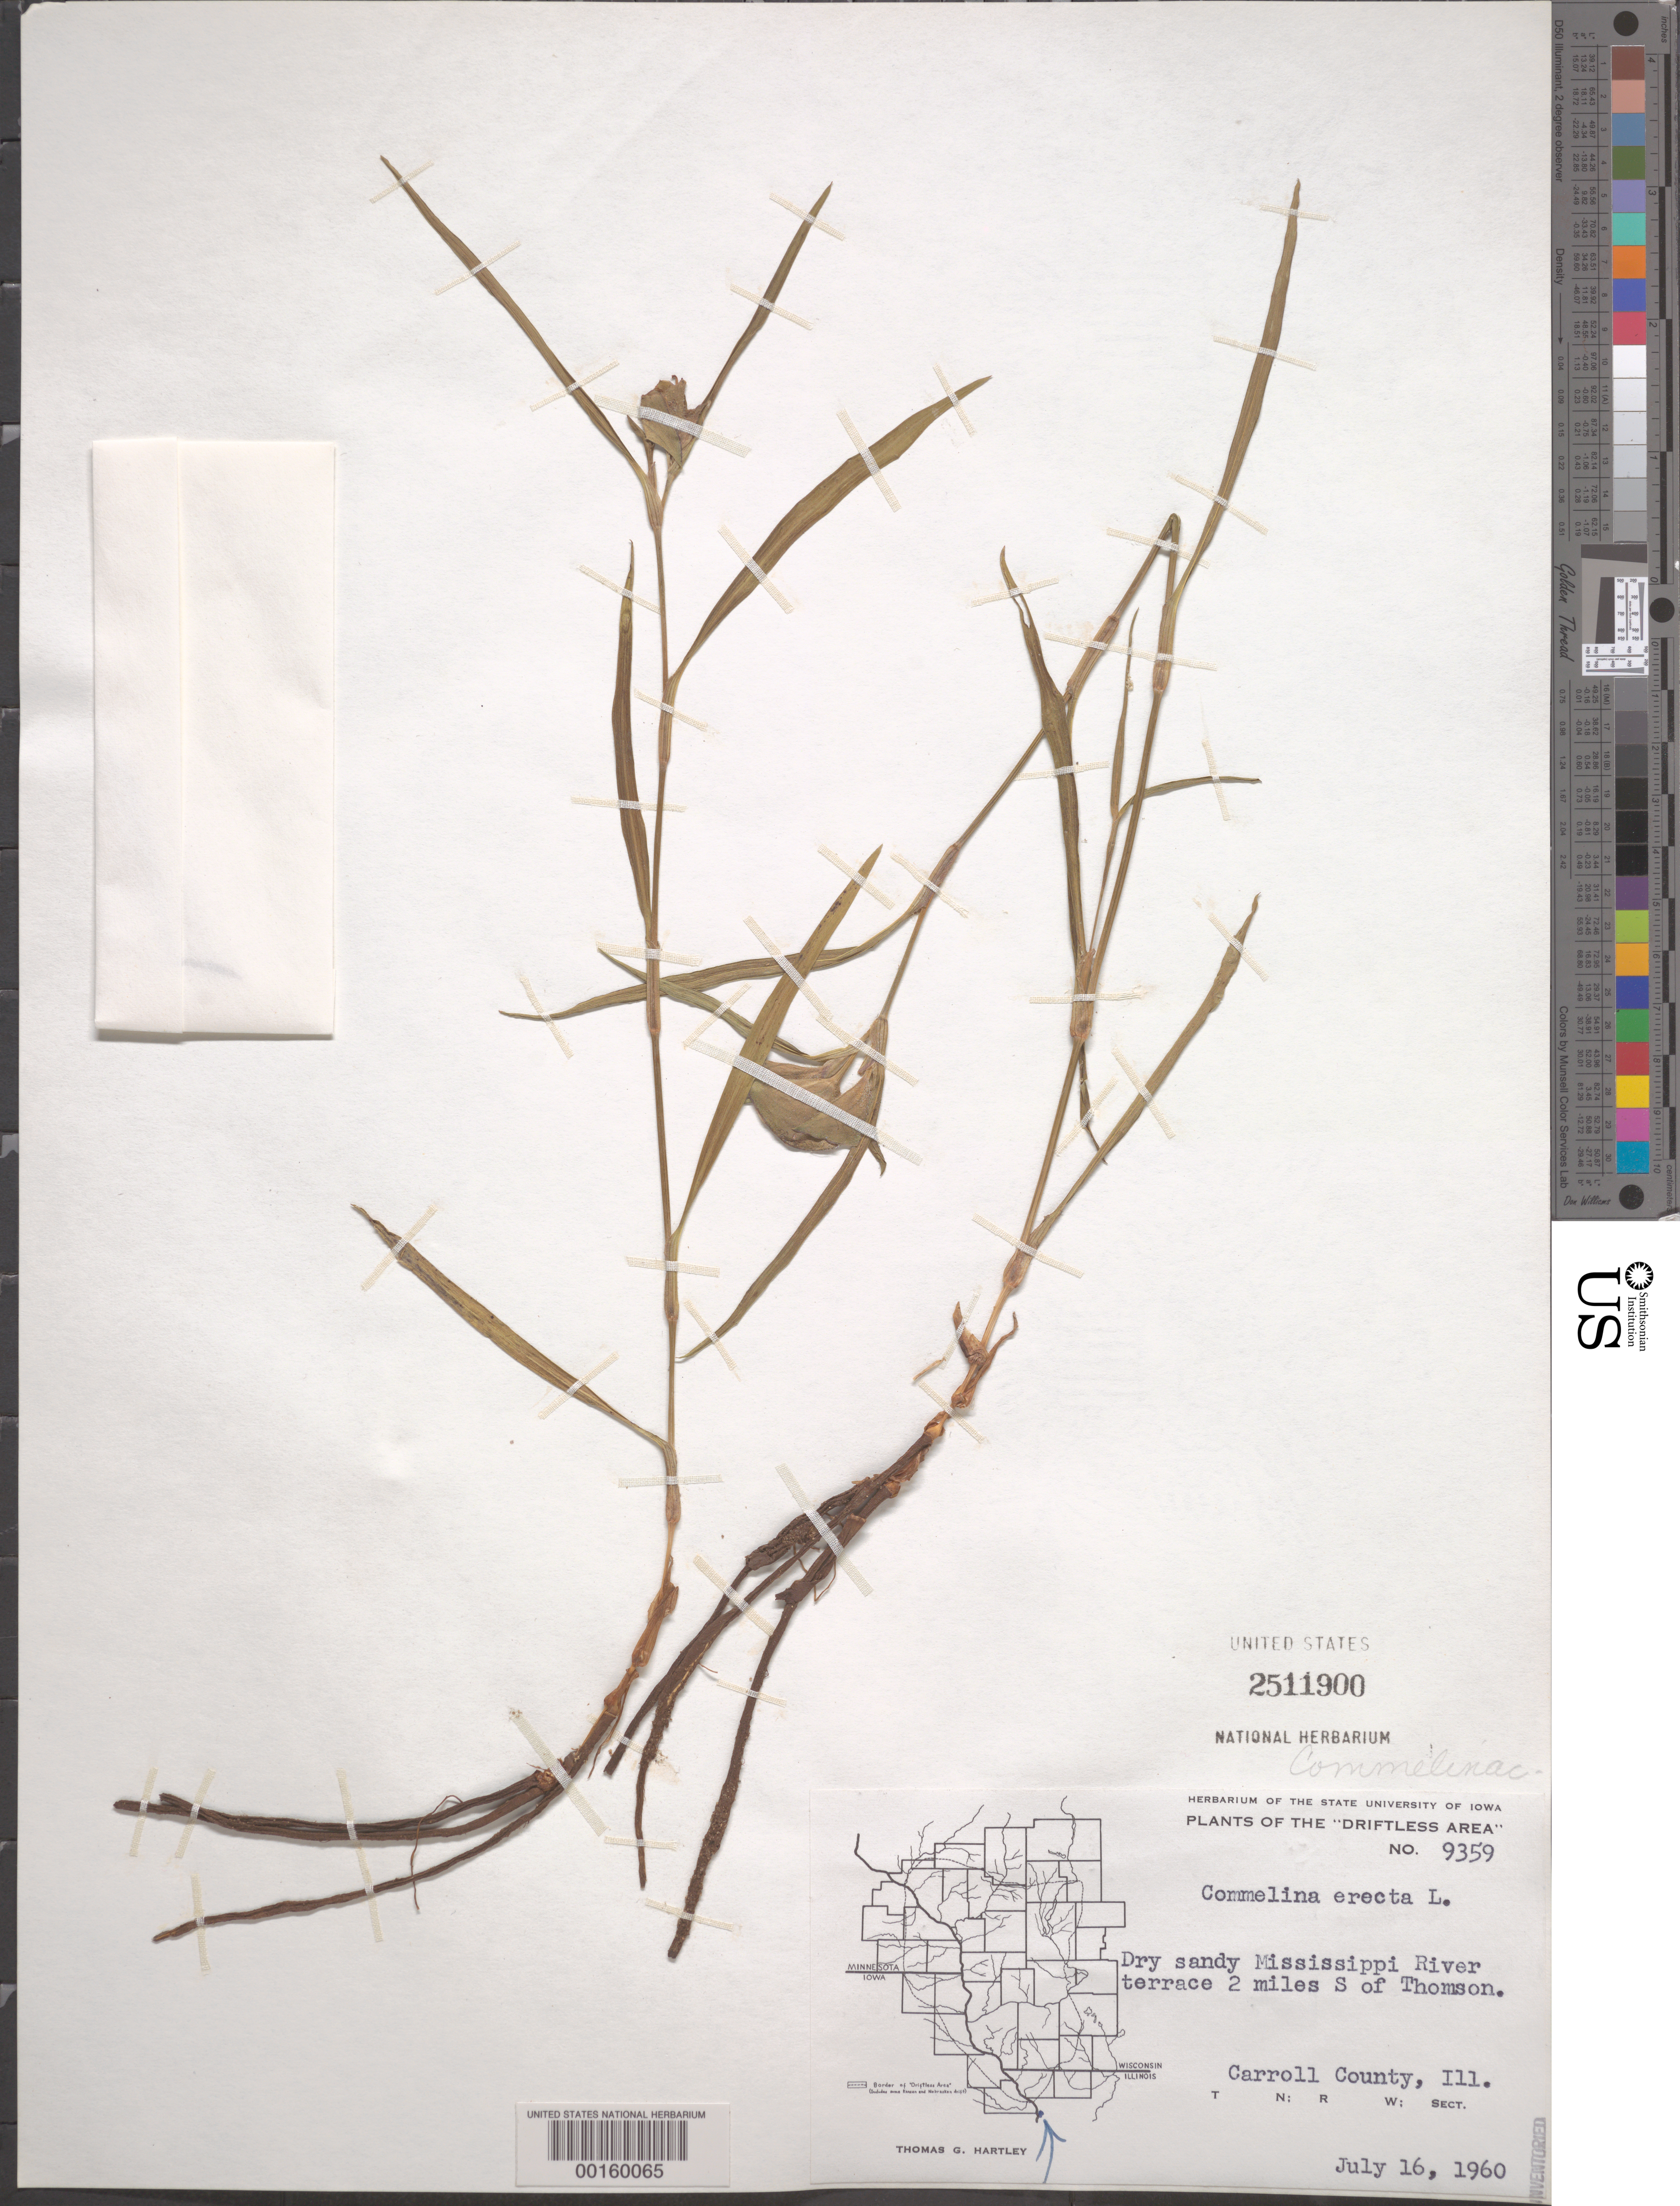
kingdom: Plantae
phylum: Tracheophyta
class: Liliopsida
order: Commelinales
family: Commelinaceae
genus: Commelina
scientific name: Commelina erecta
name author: L.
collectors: T. G. Hartley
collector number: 9359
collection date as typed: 16 Jul 1960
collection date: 1960-07-16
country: United States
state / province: Illinois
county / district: Carroll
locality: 2 mi. S of Thomson, Mississippi River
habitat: Dry sandy river terrace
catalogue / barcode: US 2511900